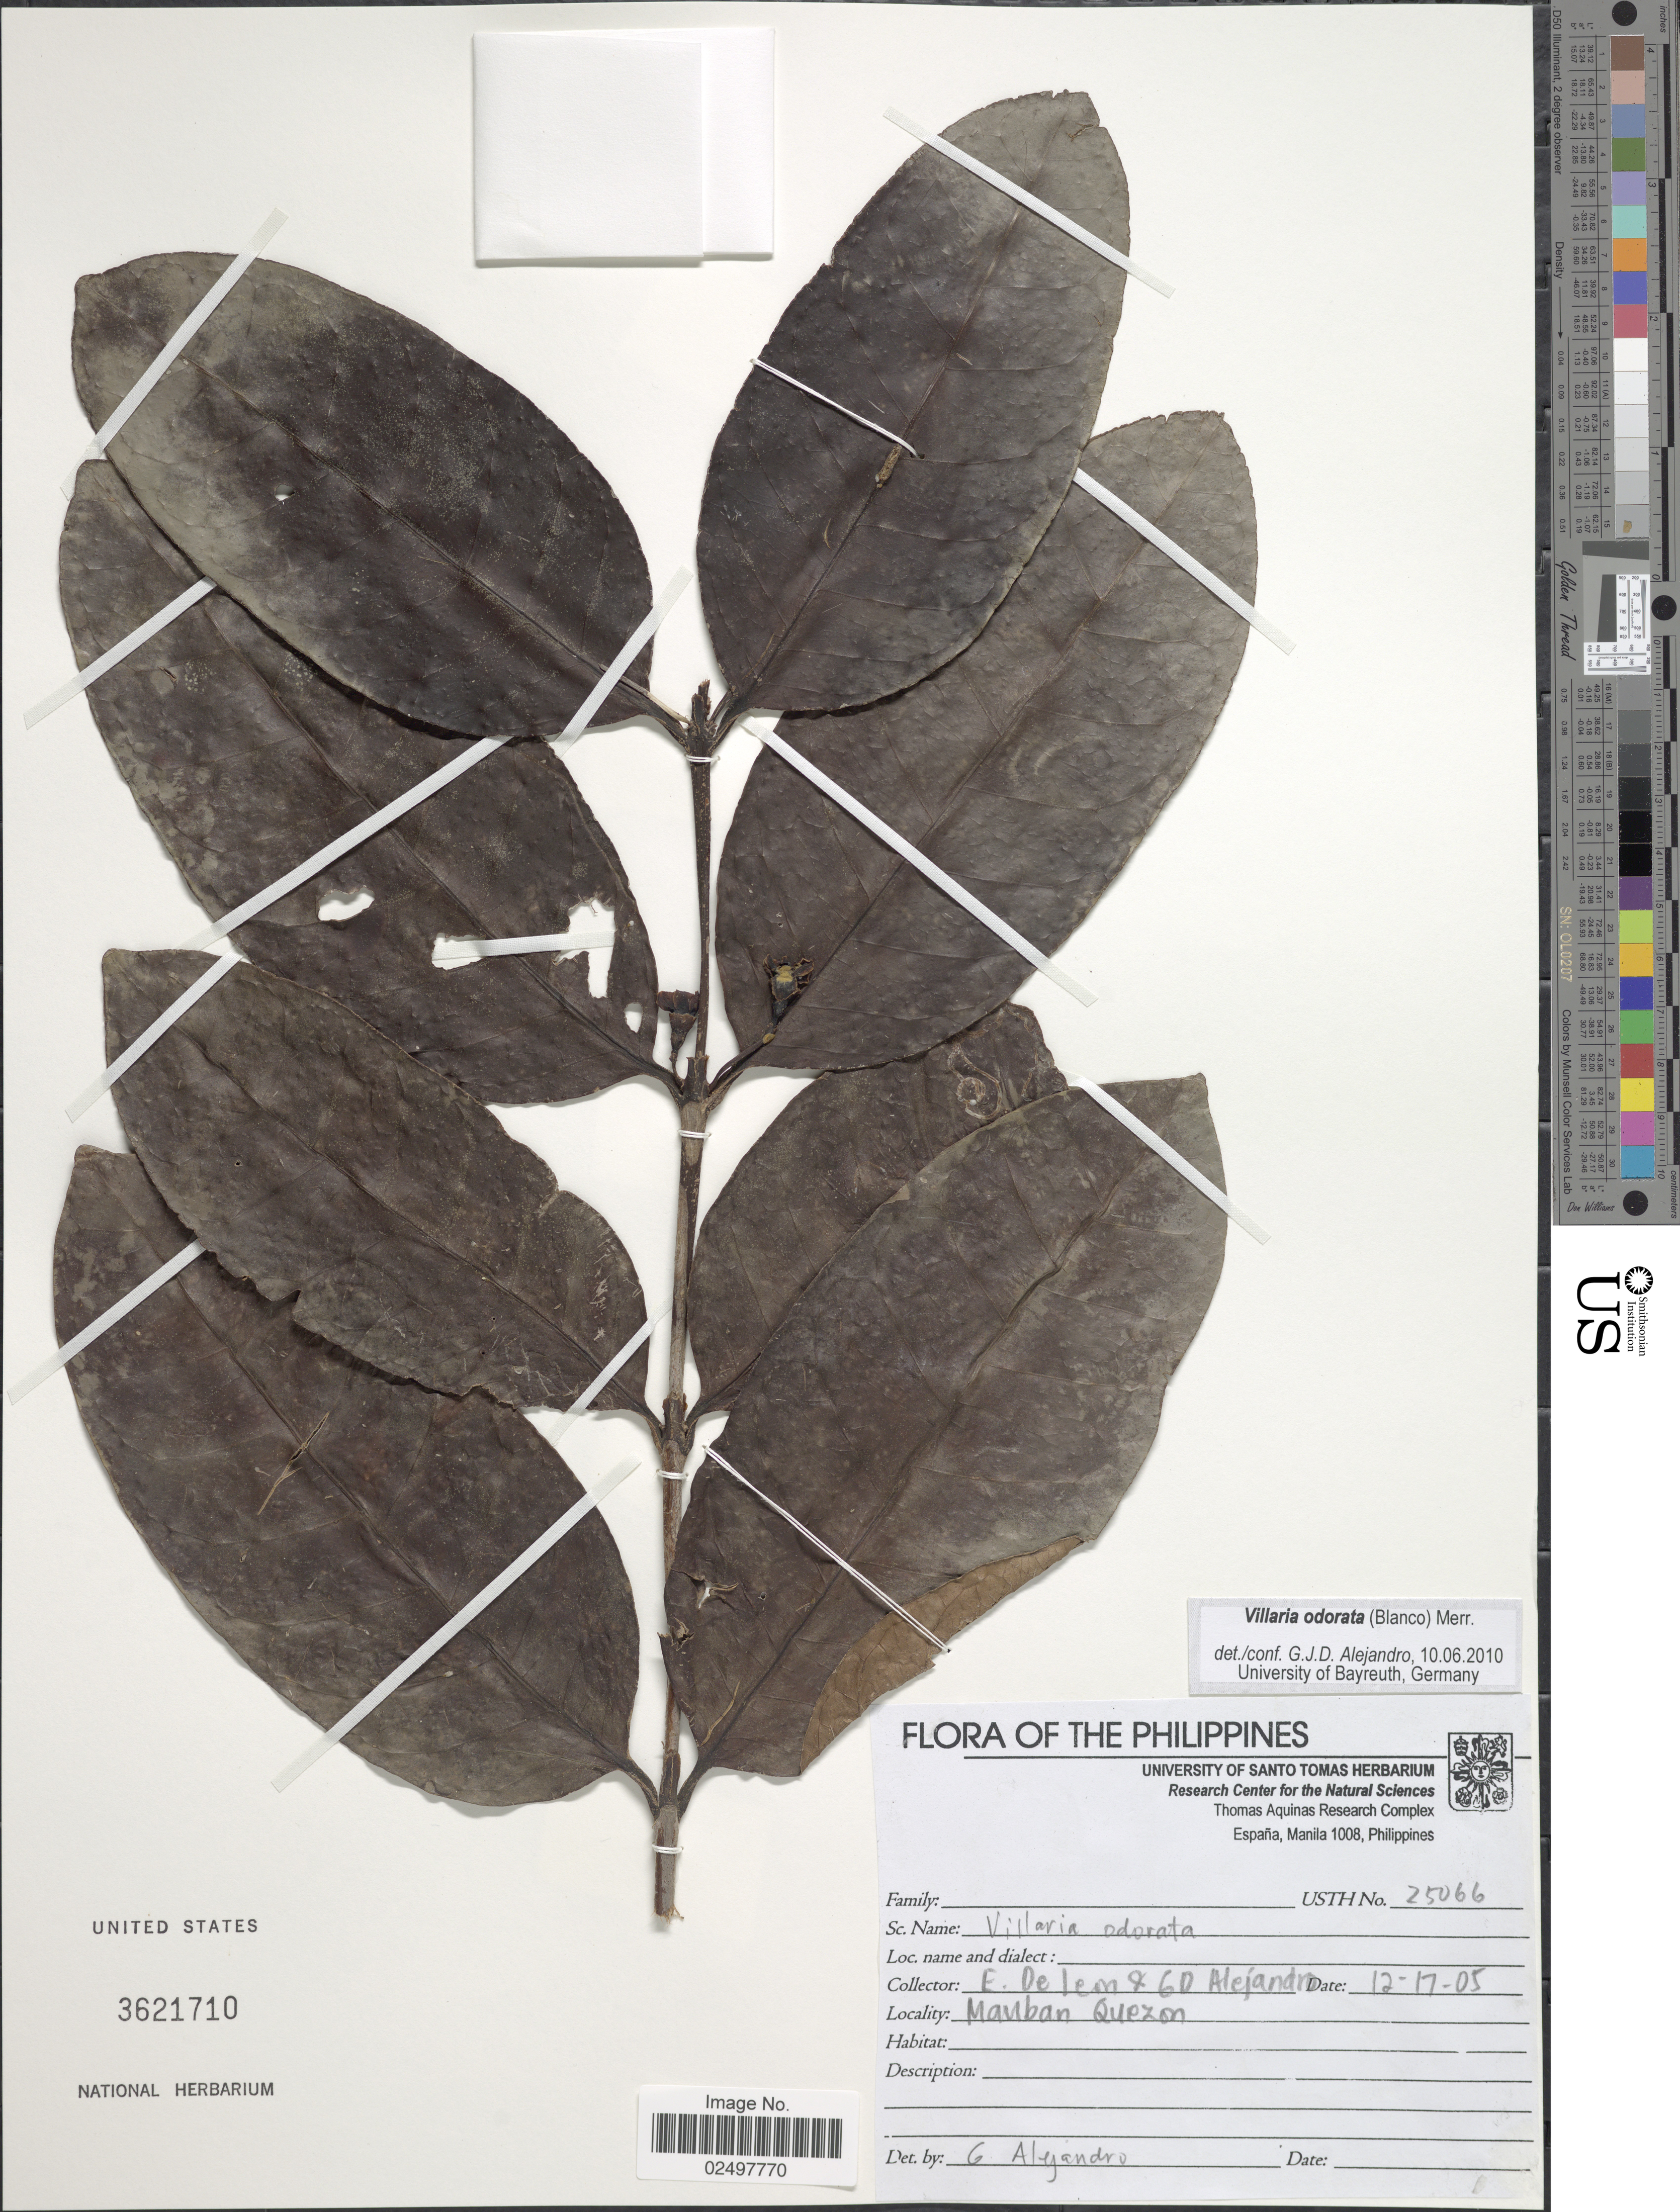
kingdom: Plantae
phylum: Tracheophyta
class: Magnoliopsida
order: Gentianales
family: Rubiaceae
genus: Villaria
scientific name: Villaria odorata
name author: (Blanco) Merr.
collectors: E. de Leon & G. J. D. Alejandro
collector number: USTH25066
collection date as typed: Transcribed d/m/y: 17/12/5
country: Philippines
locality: Mauban, Quezon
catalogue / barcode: US 3621710